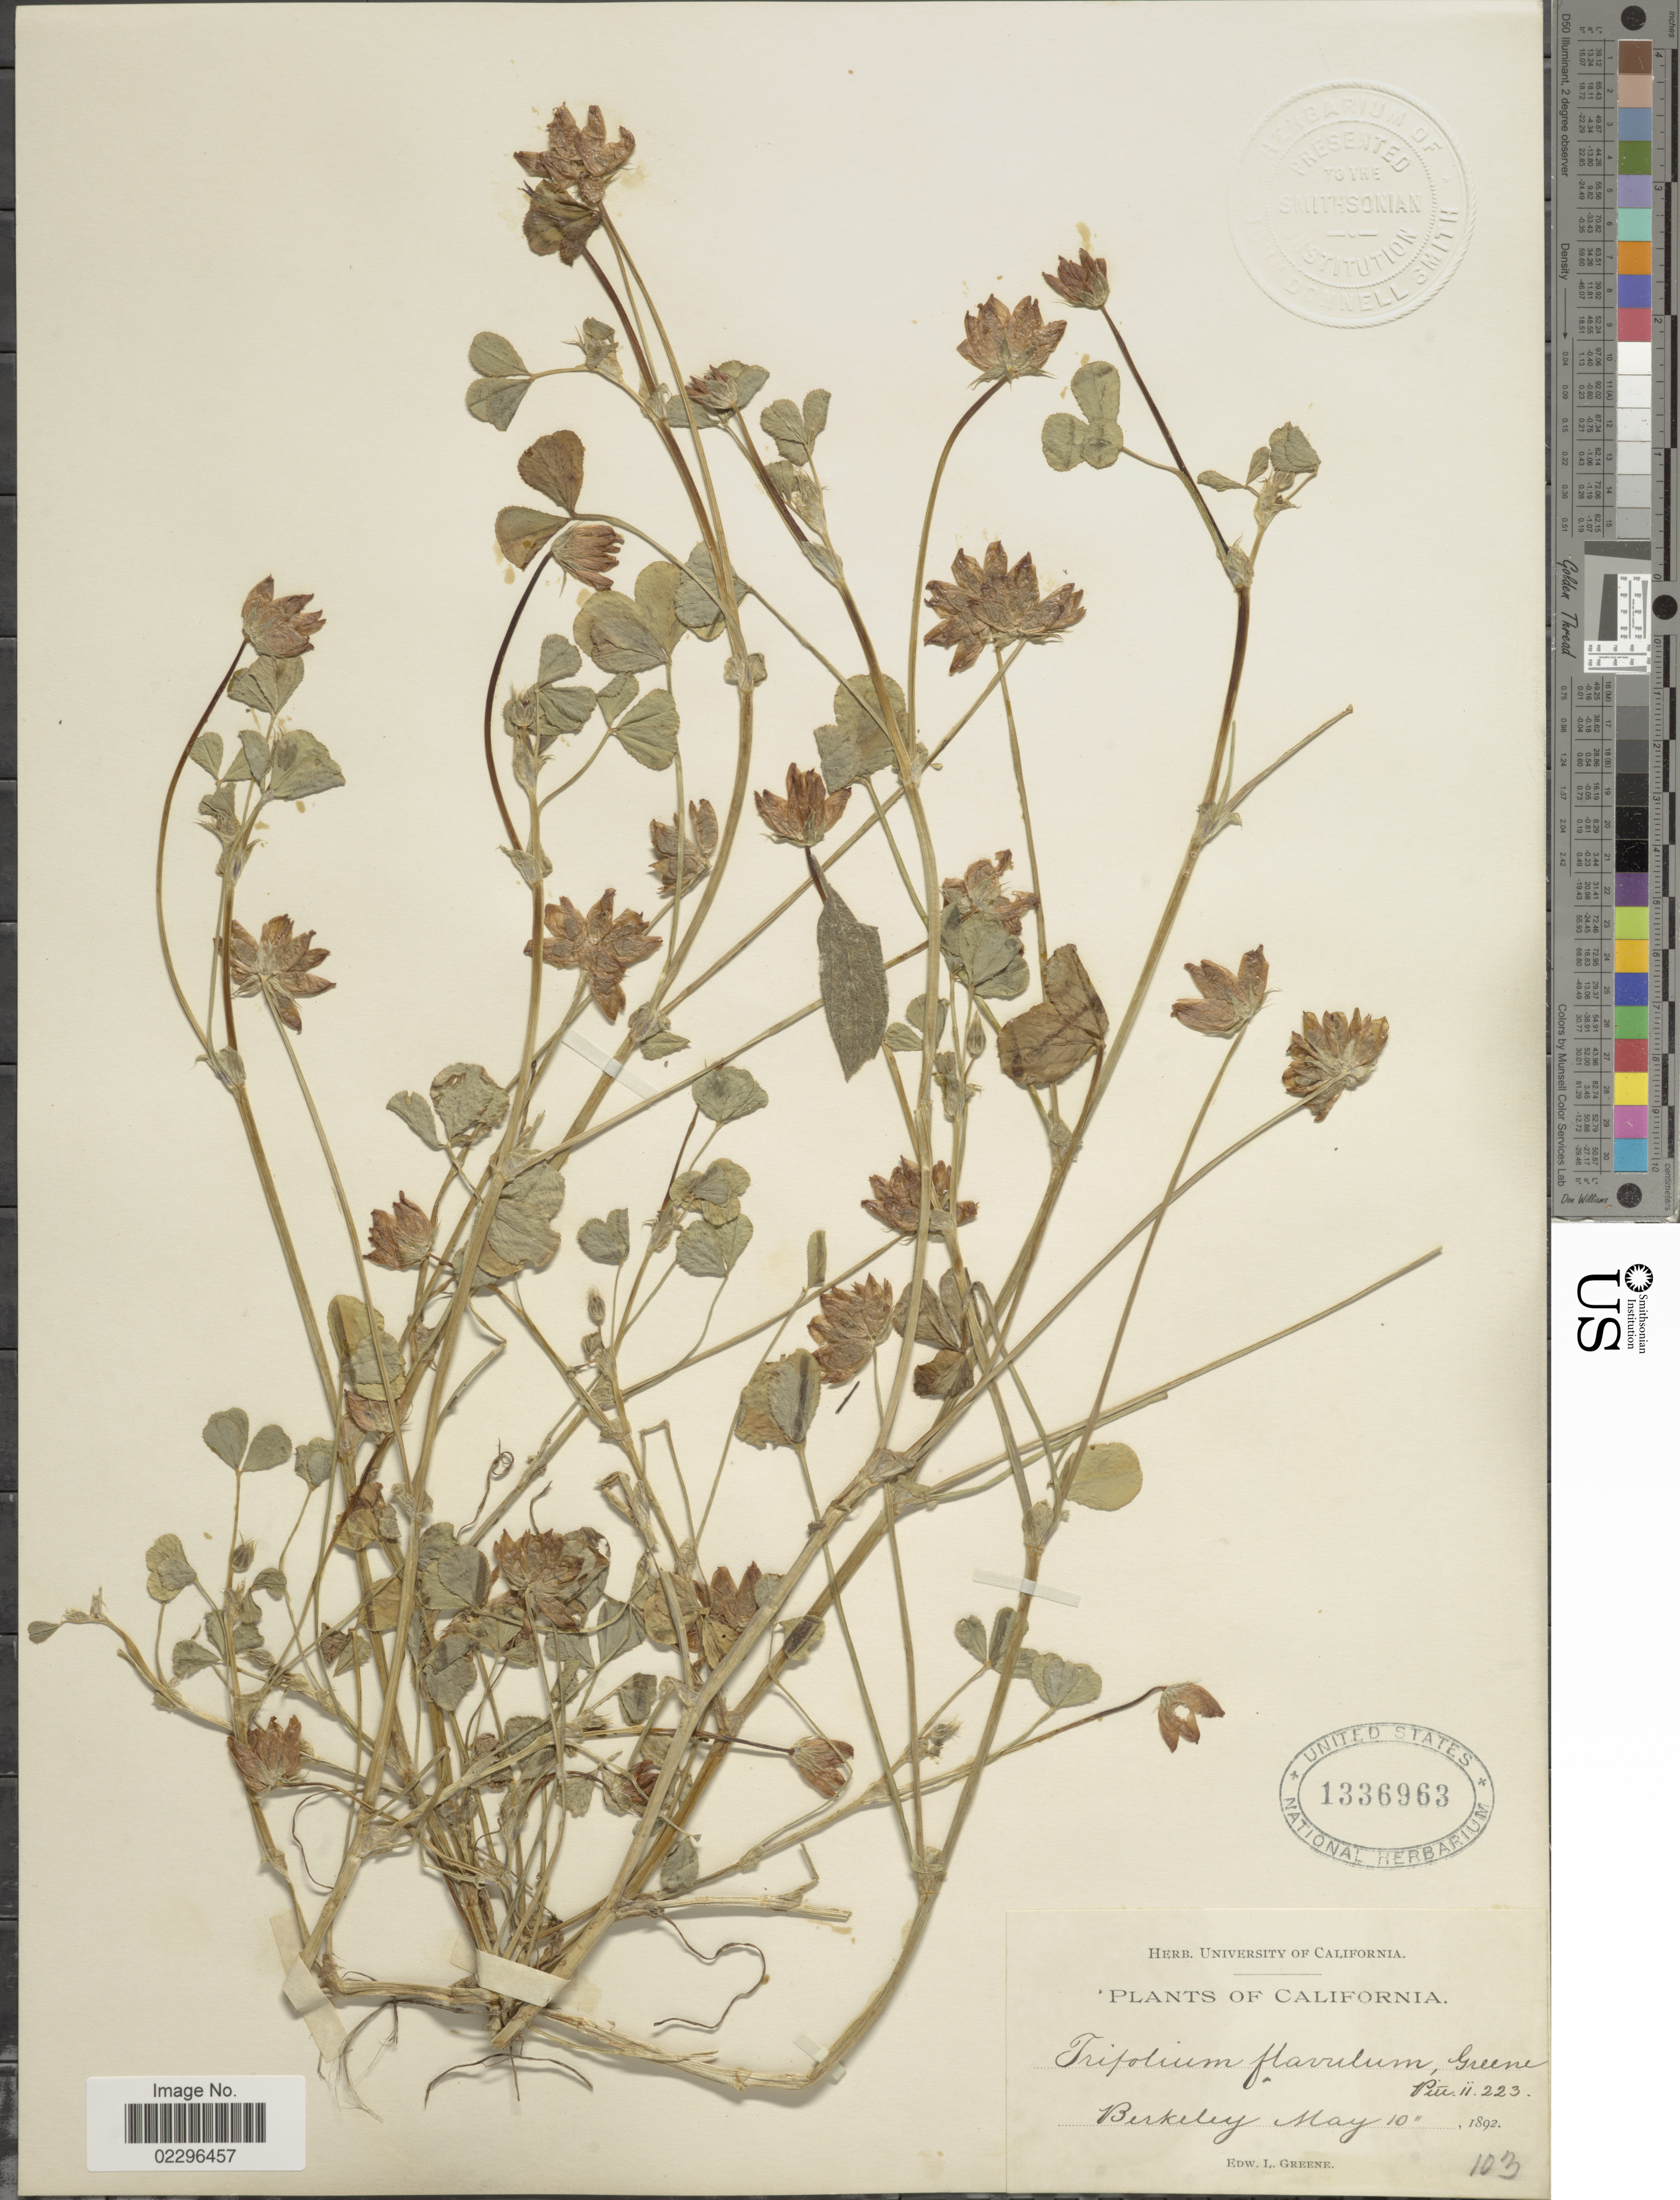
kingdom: Plantae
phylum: Tracheophyta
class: Magnoliopsida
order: Fabales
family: Fabaceae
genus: Trifolium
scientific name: Trifolium fucatum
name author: Lindl.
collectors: E. L. Greene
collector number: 103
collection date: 1892-05-10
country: United States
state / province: California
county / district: Alameda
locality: Berkeley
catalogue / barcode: US 1336963